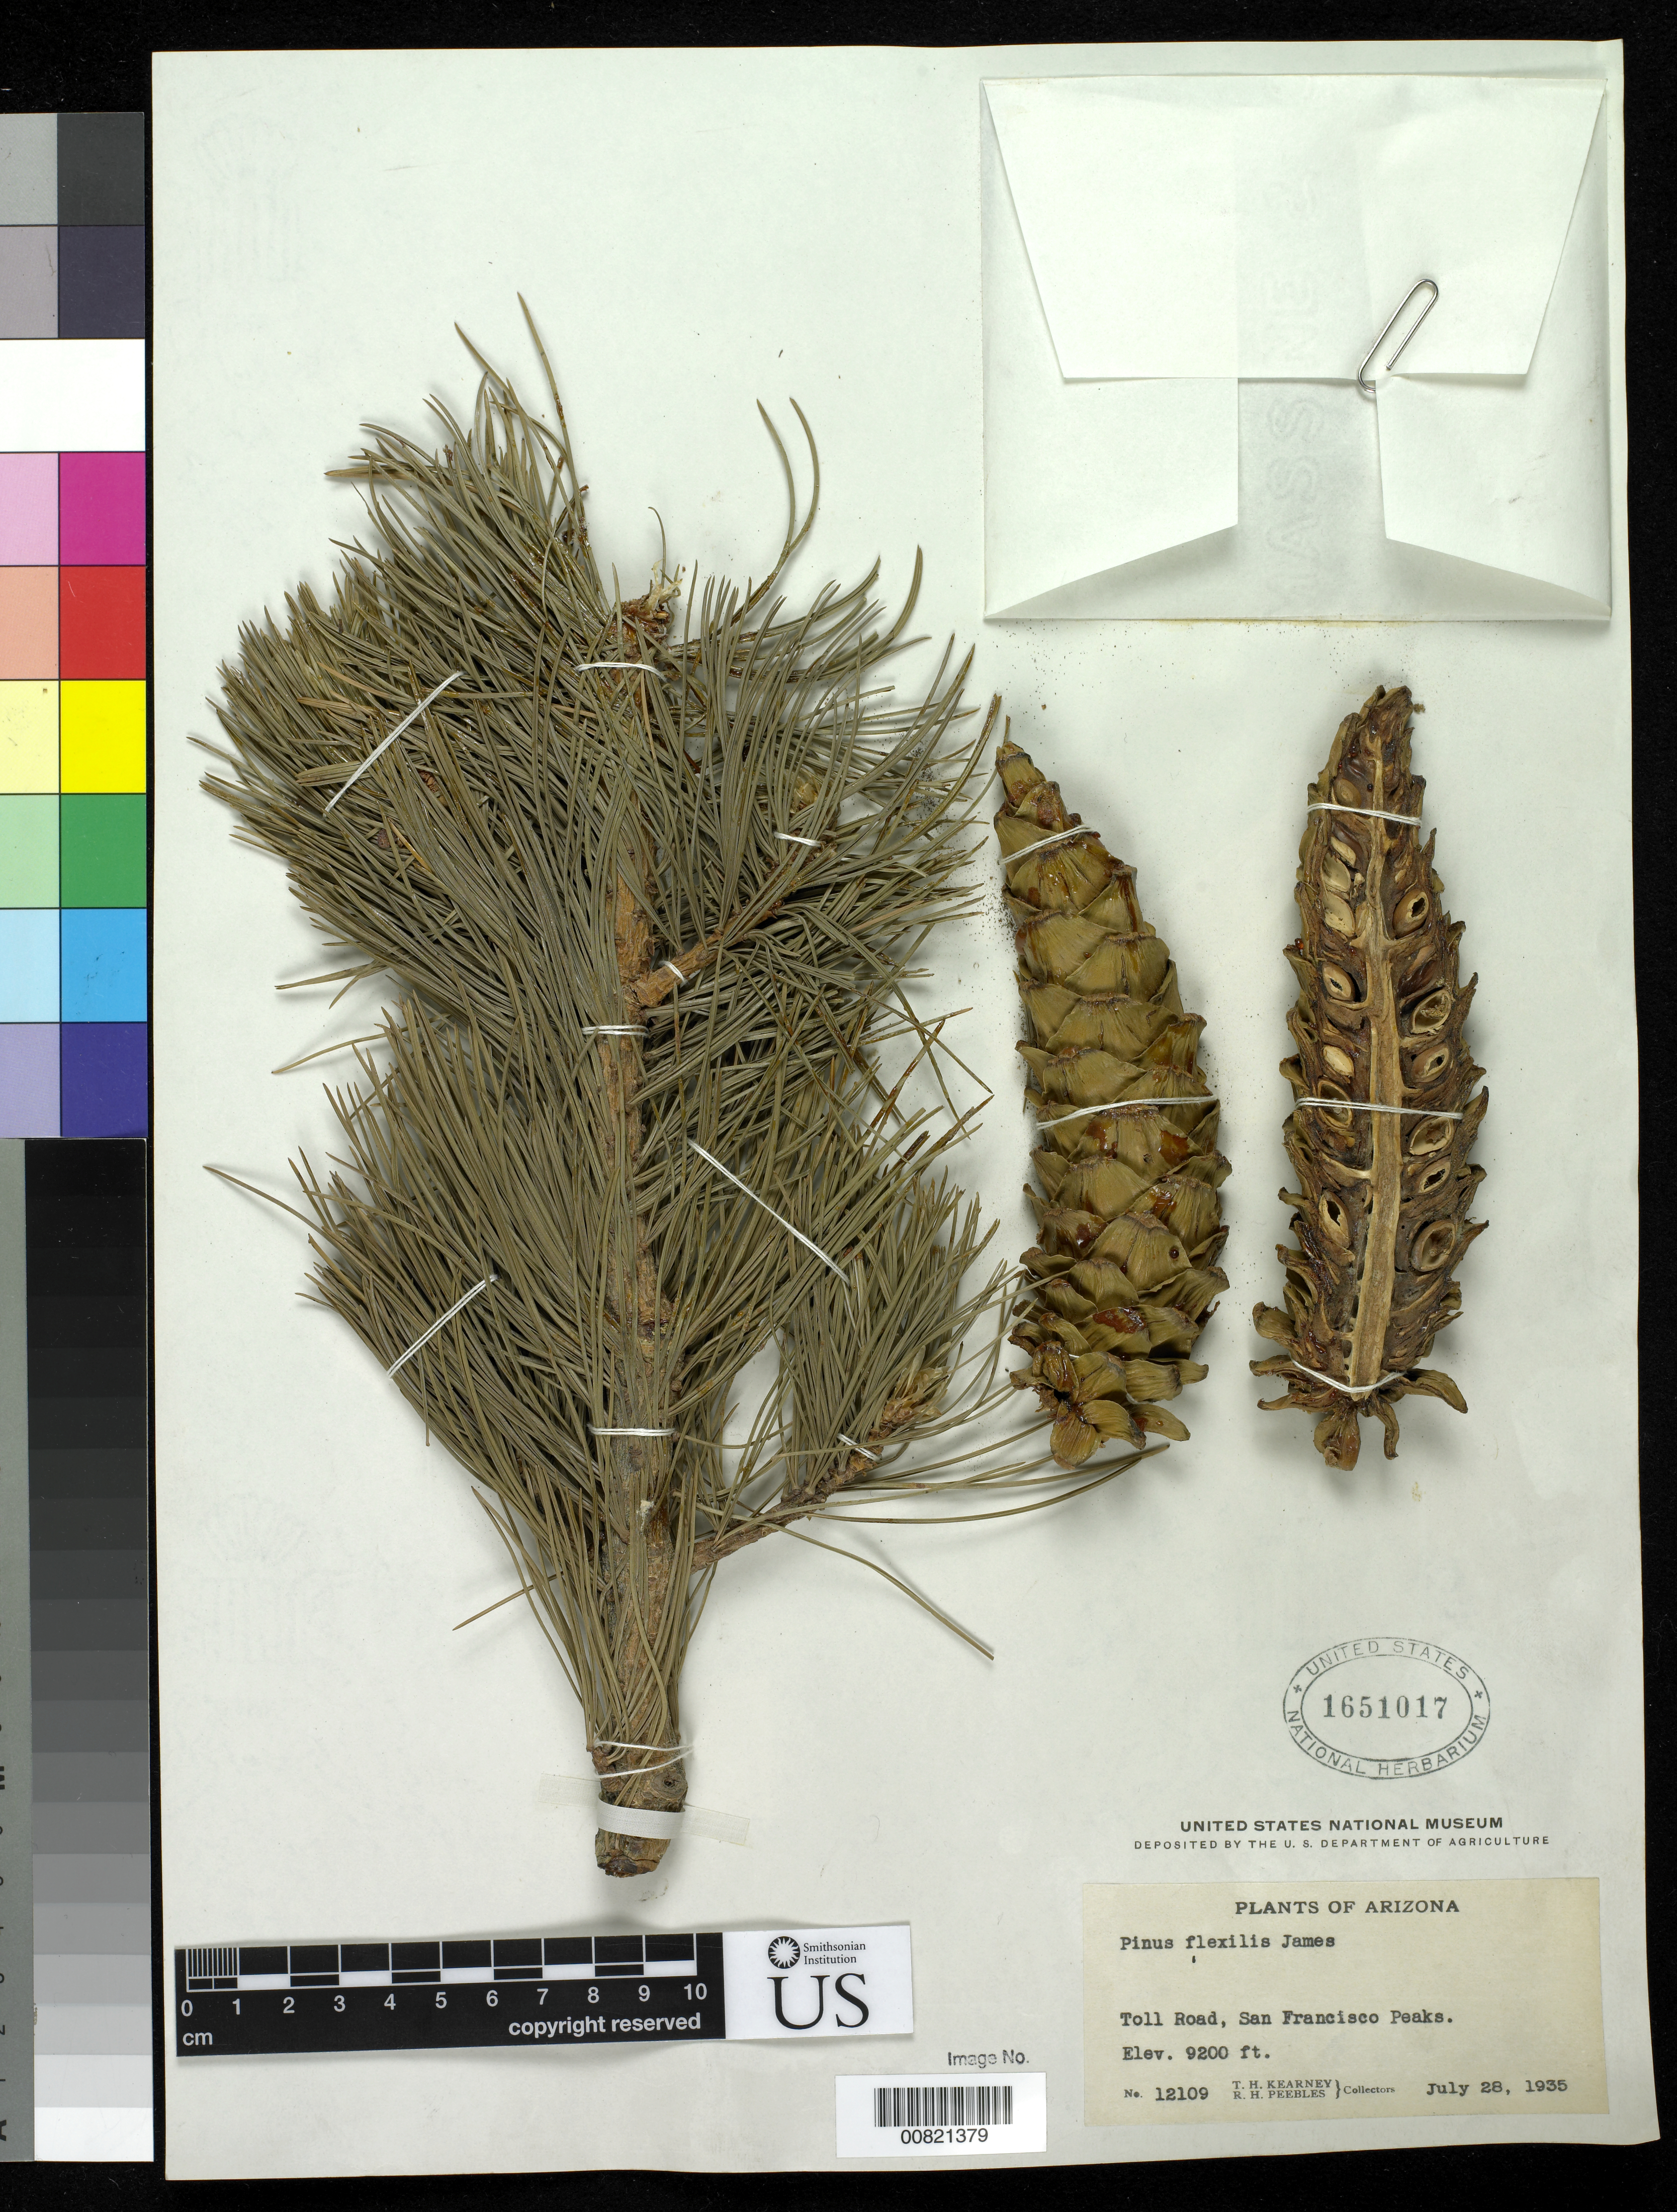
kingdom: Plantae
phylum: Tracheophyta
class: Pinopsida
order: Pinales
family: Pinaceae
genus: Pinus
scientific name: Pinus flexilis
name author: E. James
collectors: T. H. Kearney & R. H. Peebles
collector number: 12109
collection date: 1935-07-28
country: United States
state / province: Arizona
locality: Toll road, San Francisco Peaks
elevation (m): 3691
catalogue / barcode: US 1651017